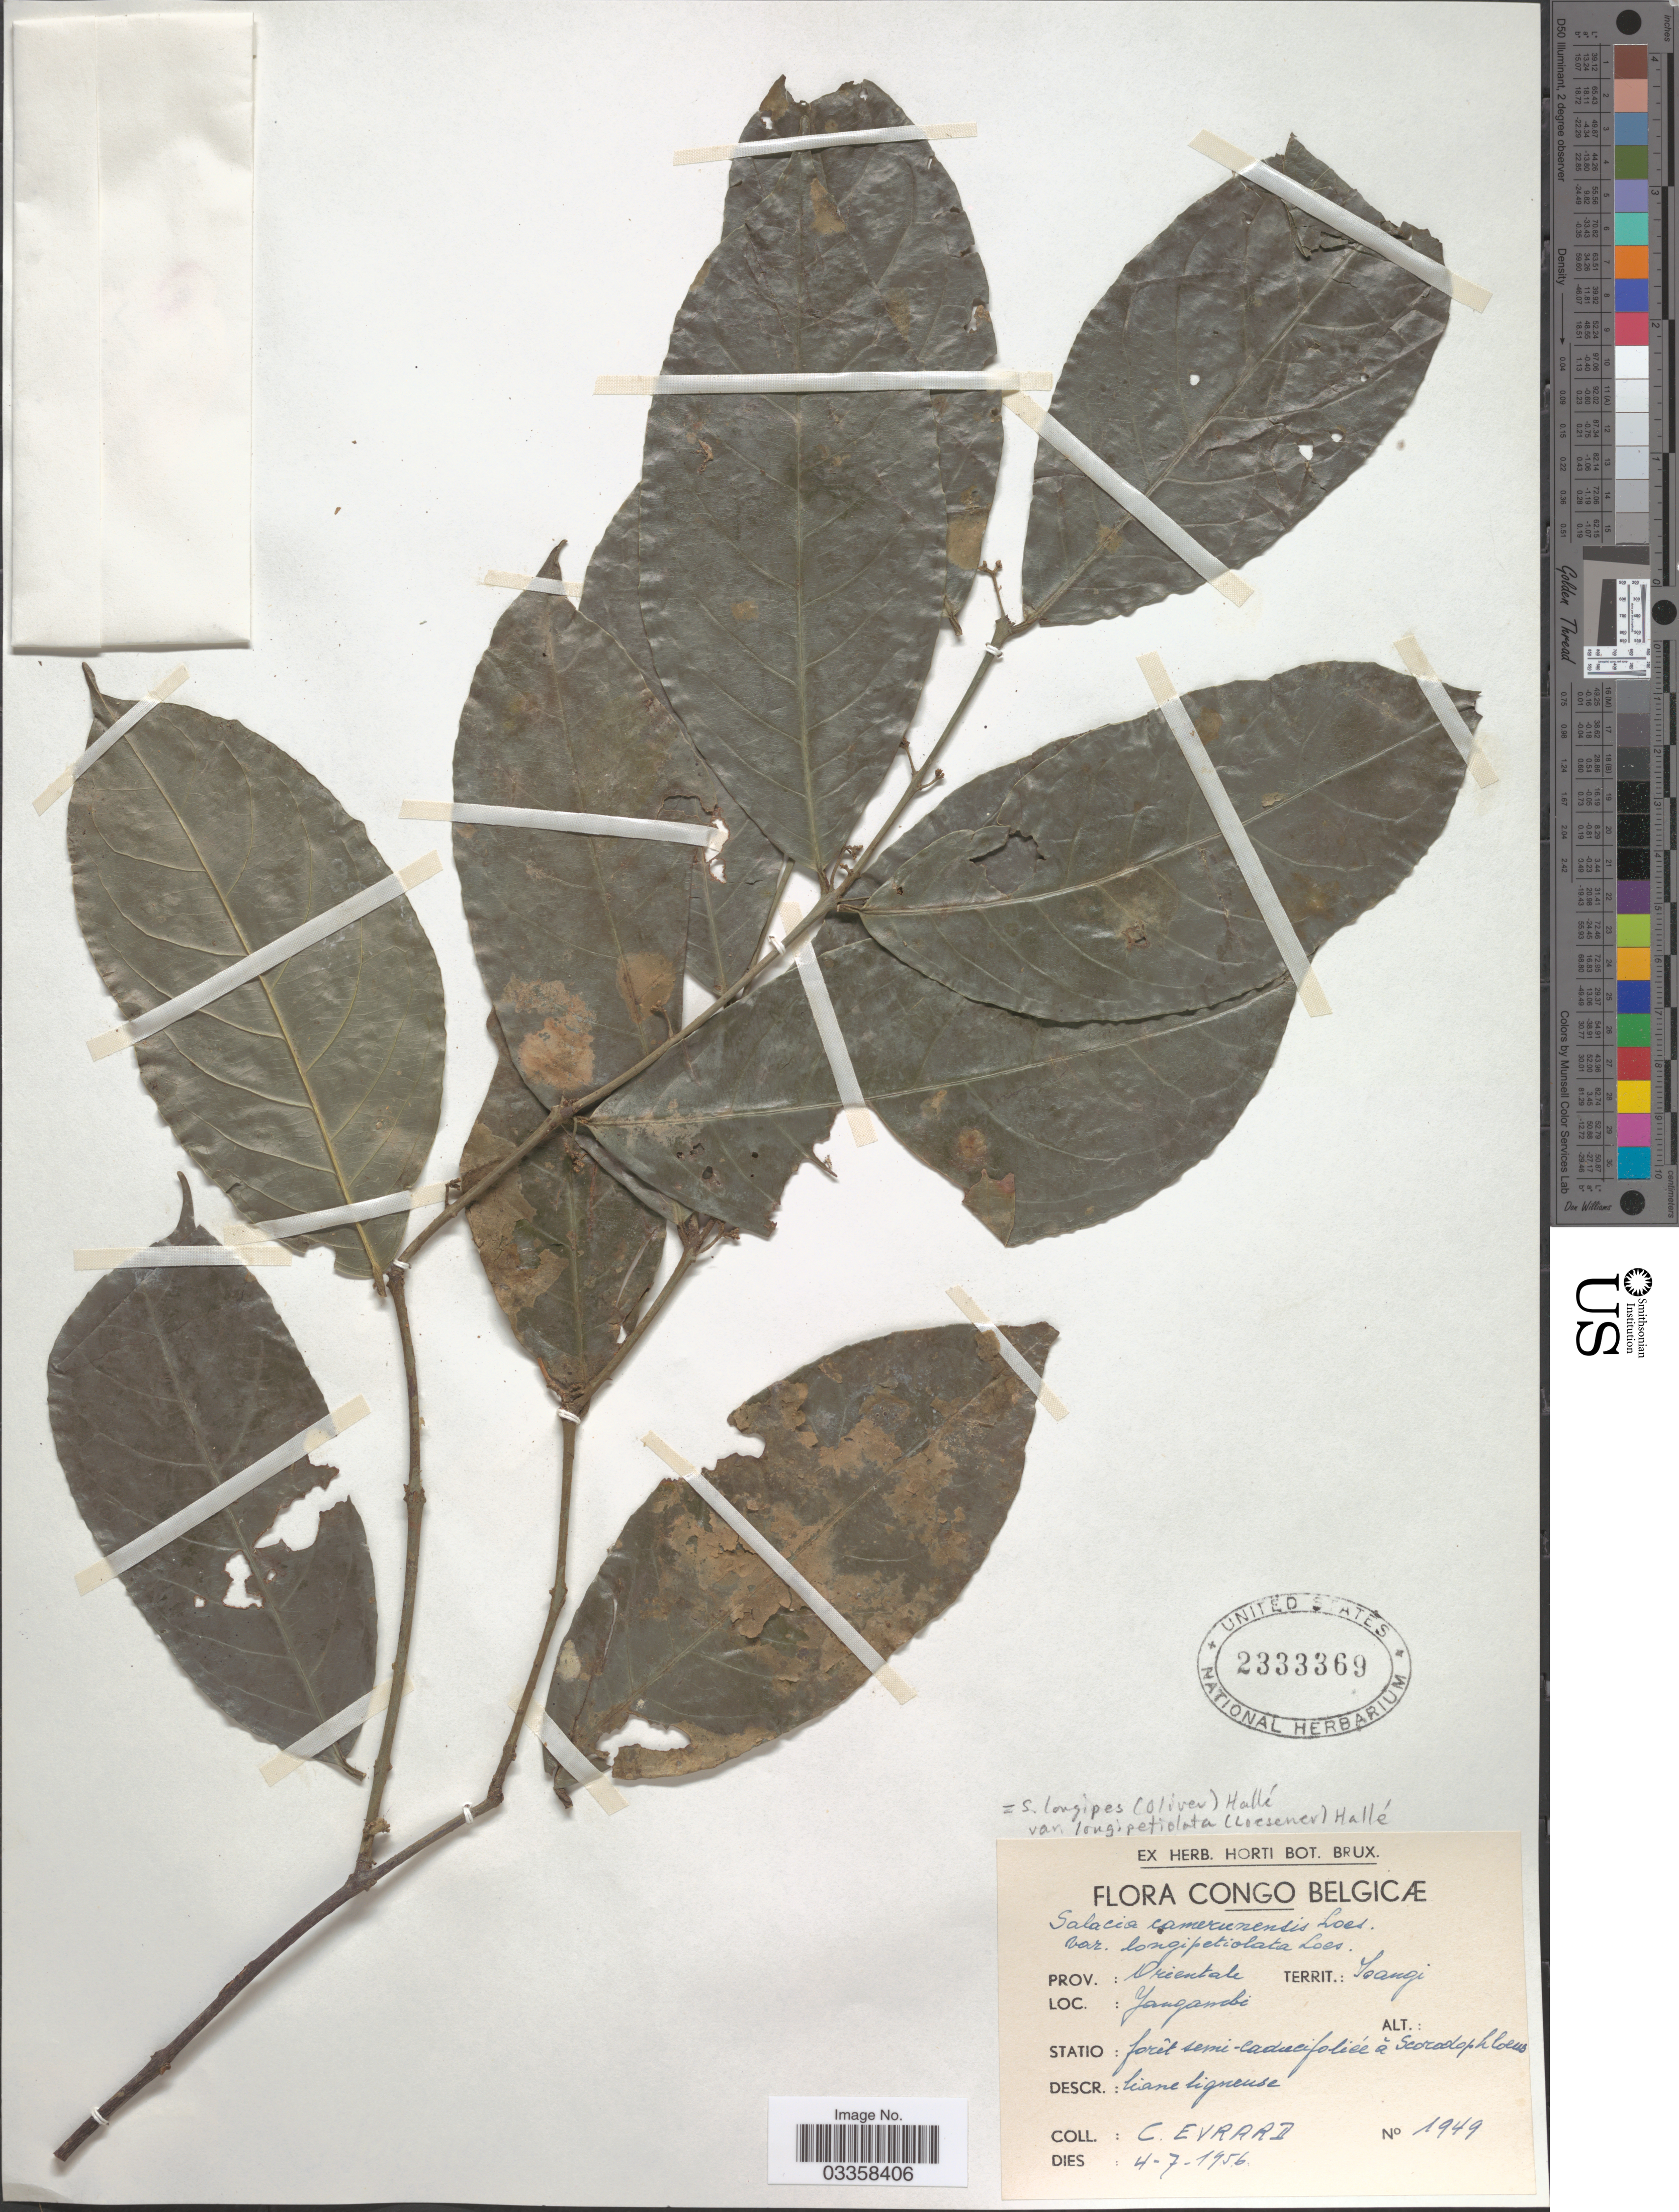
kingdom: Plantae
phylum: Tracheophyta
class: Magnoliopsida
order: Celastrales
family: Celastraceae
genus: Salacia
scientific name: Salacia longipes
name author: (Oliv.) N. Hallé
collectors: C. Evrard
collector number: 1949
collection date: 1956-07-04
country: Congo, Democratic Republic of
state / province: Tshopo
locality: Congo Belgicæ. Territ.: Isangi. Yangambi.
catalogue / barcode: US 2333369